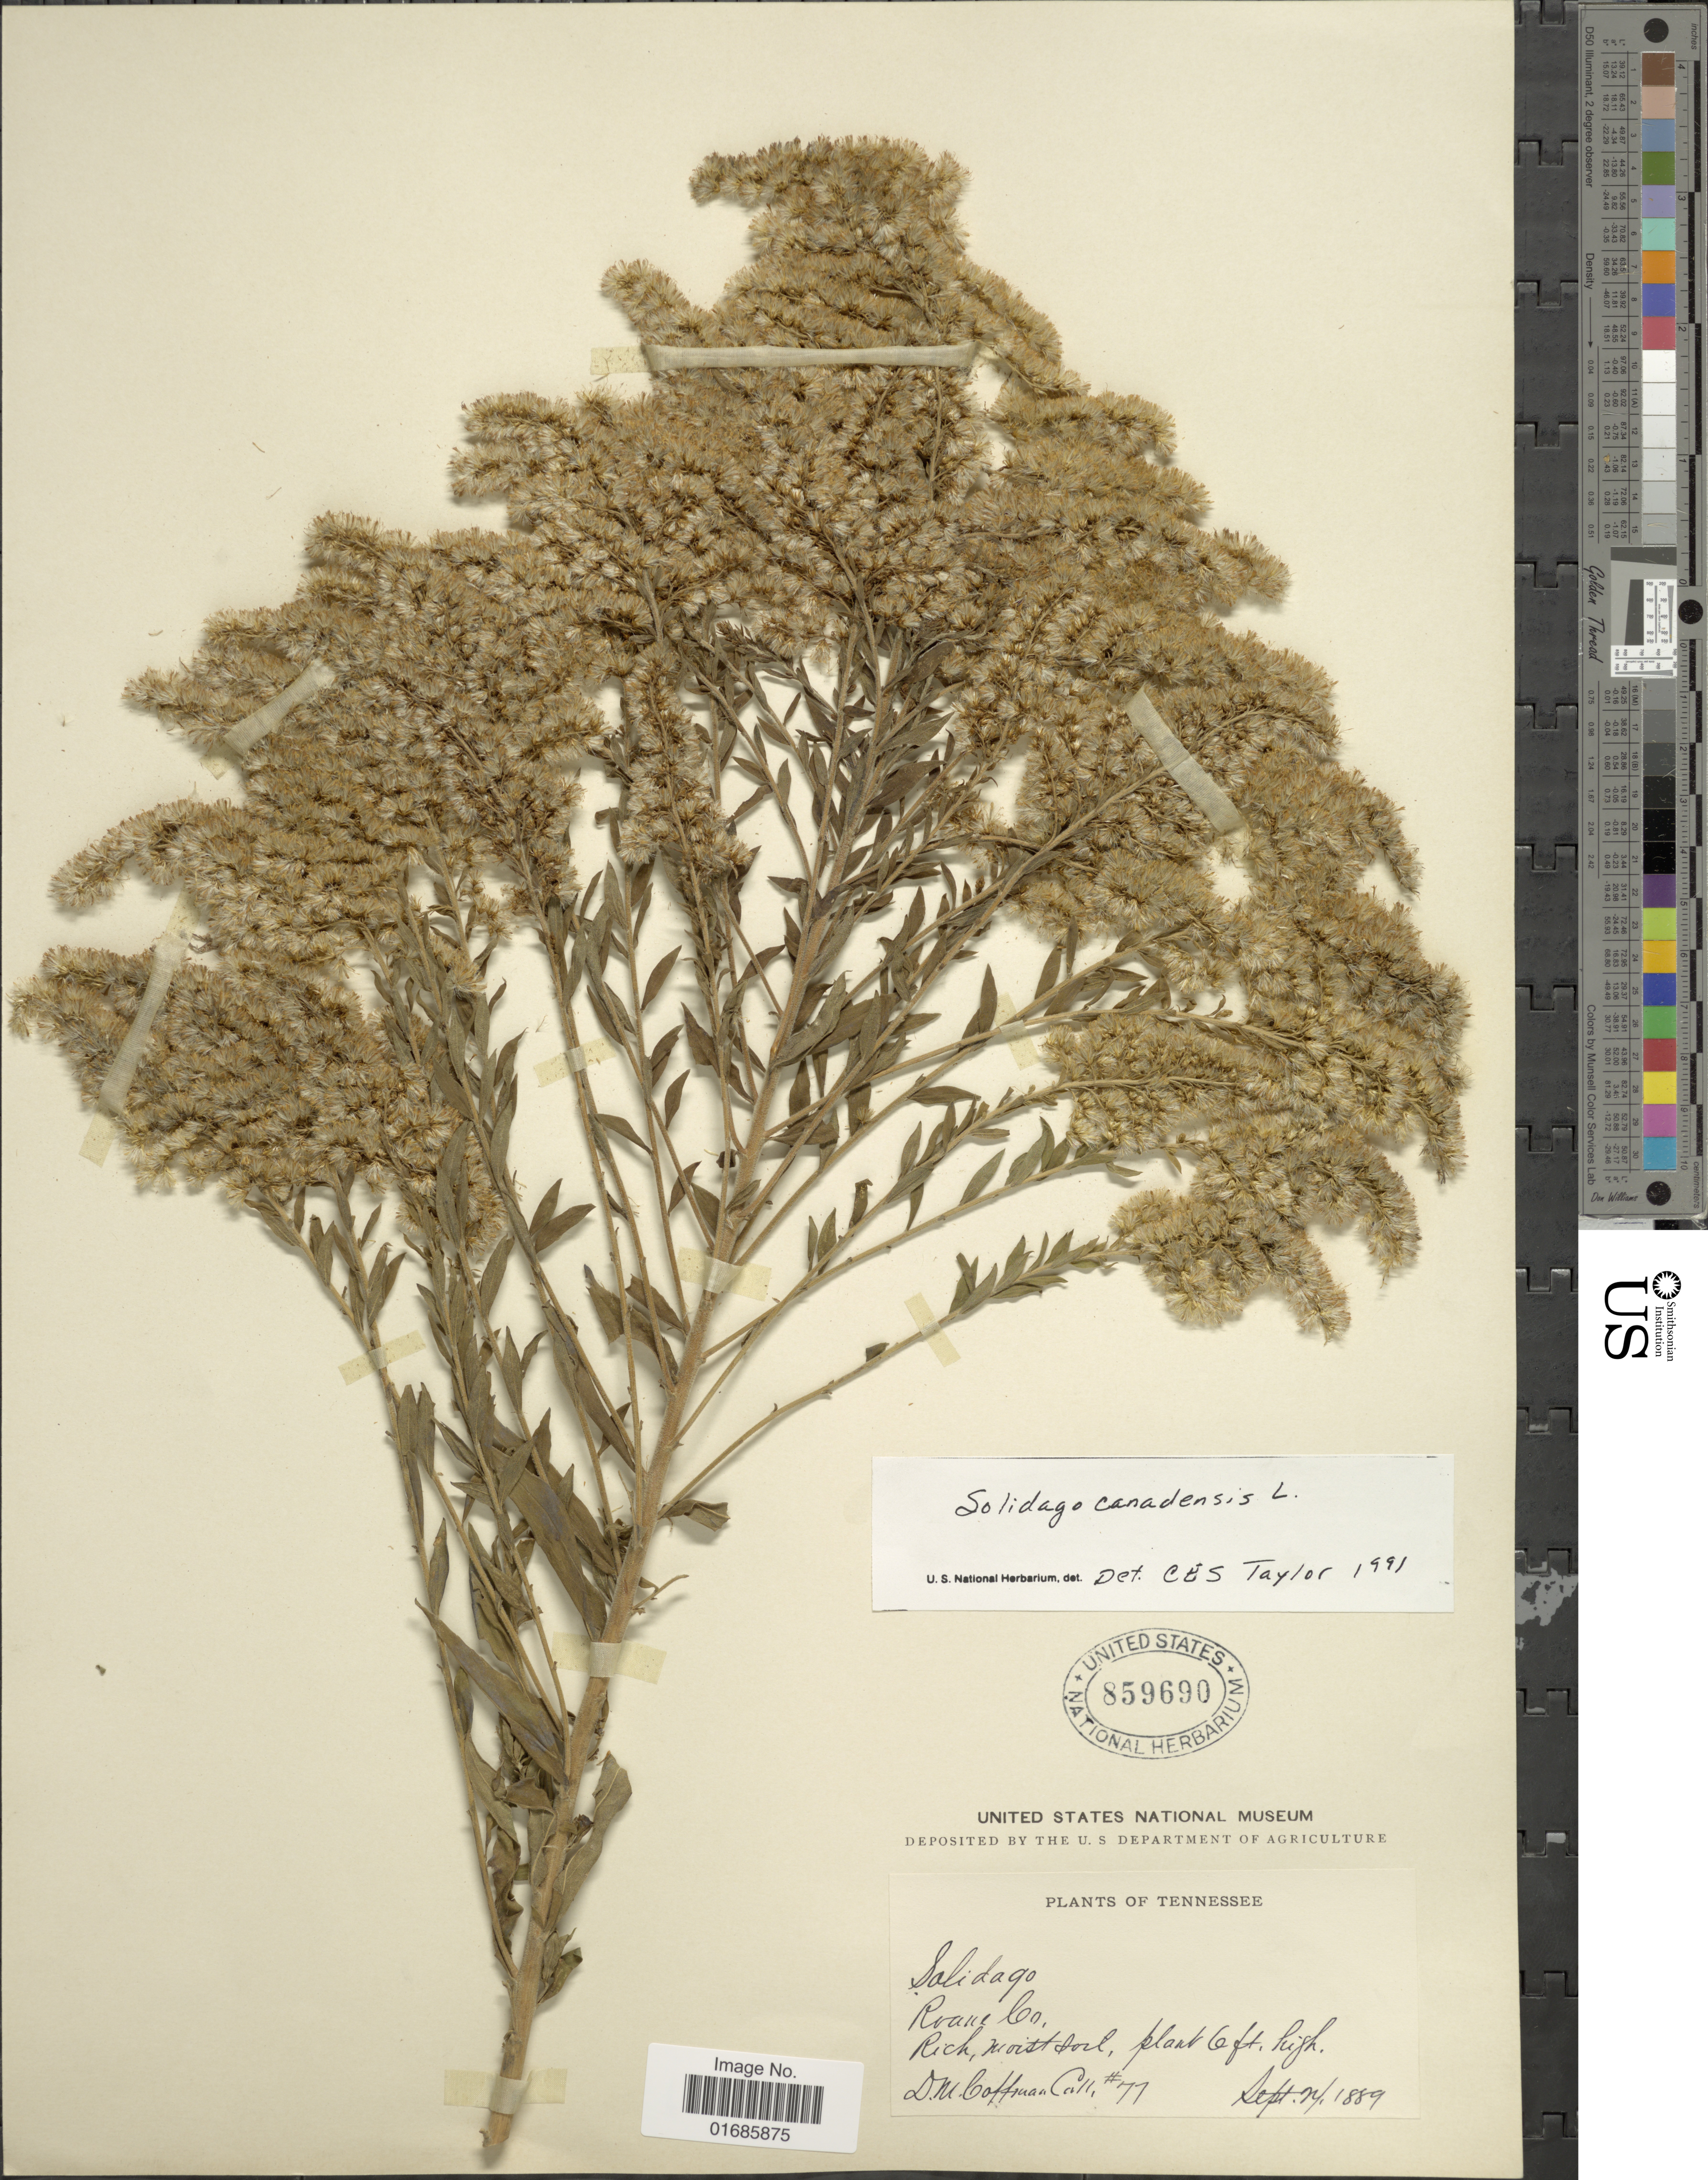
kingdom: Plantae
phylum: Tracheophyta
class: Magnoliopsida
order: Asterales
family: Asteraceae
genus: Solidago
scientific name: Solidago canadensis var. scabra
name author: (Muhl. ex Willd.) Torr. & A. Gray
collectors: D. M. Coffman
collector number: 77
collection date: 1889-09-24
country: United States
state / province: Tennessee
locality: Roane Co.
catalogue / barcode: US 859690